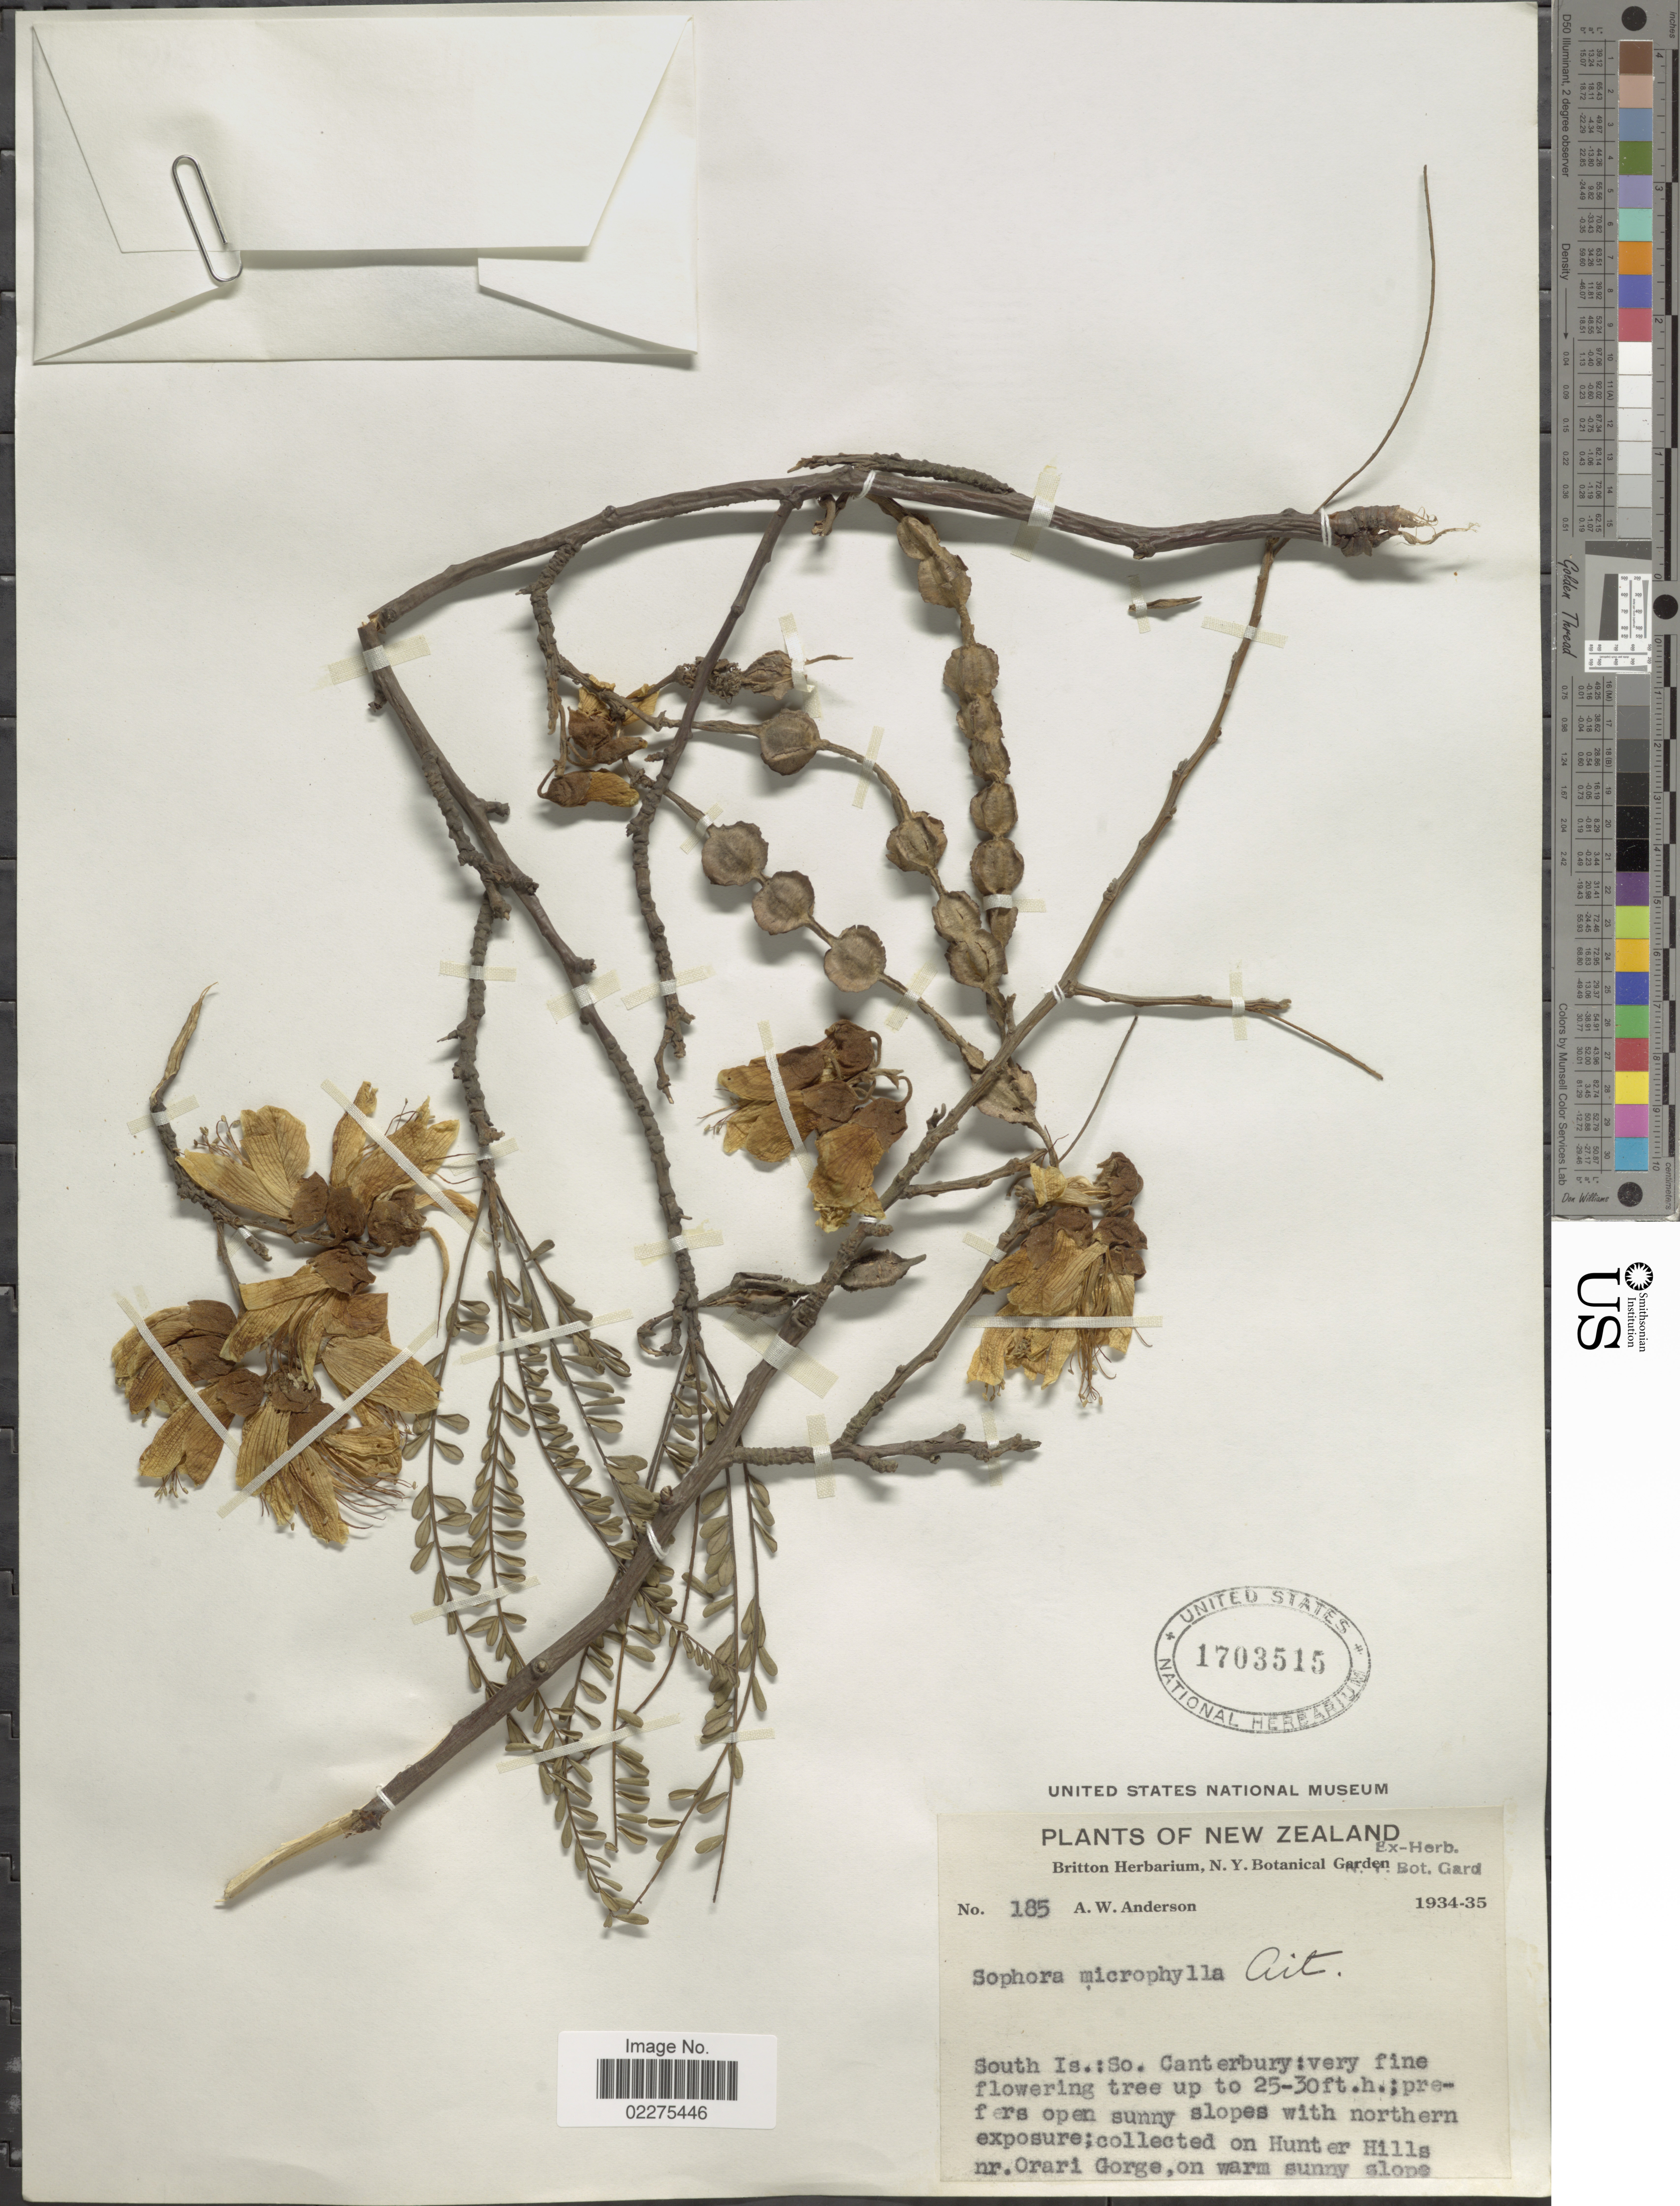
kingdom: Plantae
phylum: Tracheophyta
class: Magnoliopsida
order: Fabales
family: Fabaceae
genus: Sophora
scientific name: Sophora tetraptera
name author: J.F. Mill.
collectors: A. W. Anderson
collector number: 185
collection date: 1934/1935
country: New Zealand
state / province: Canterbury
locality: South Is.: So. Canterbury; Hunter Hills nr. Orari Gorge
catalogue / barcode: US 1703515